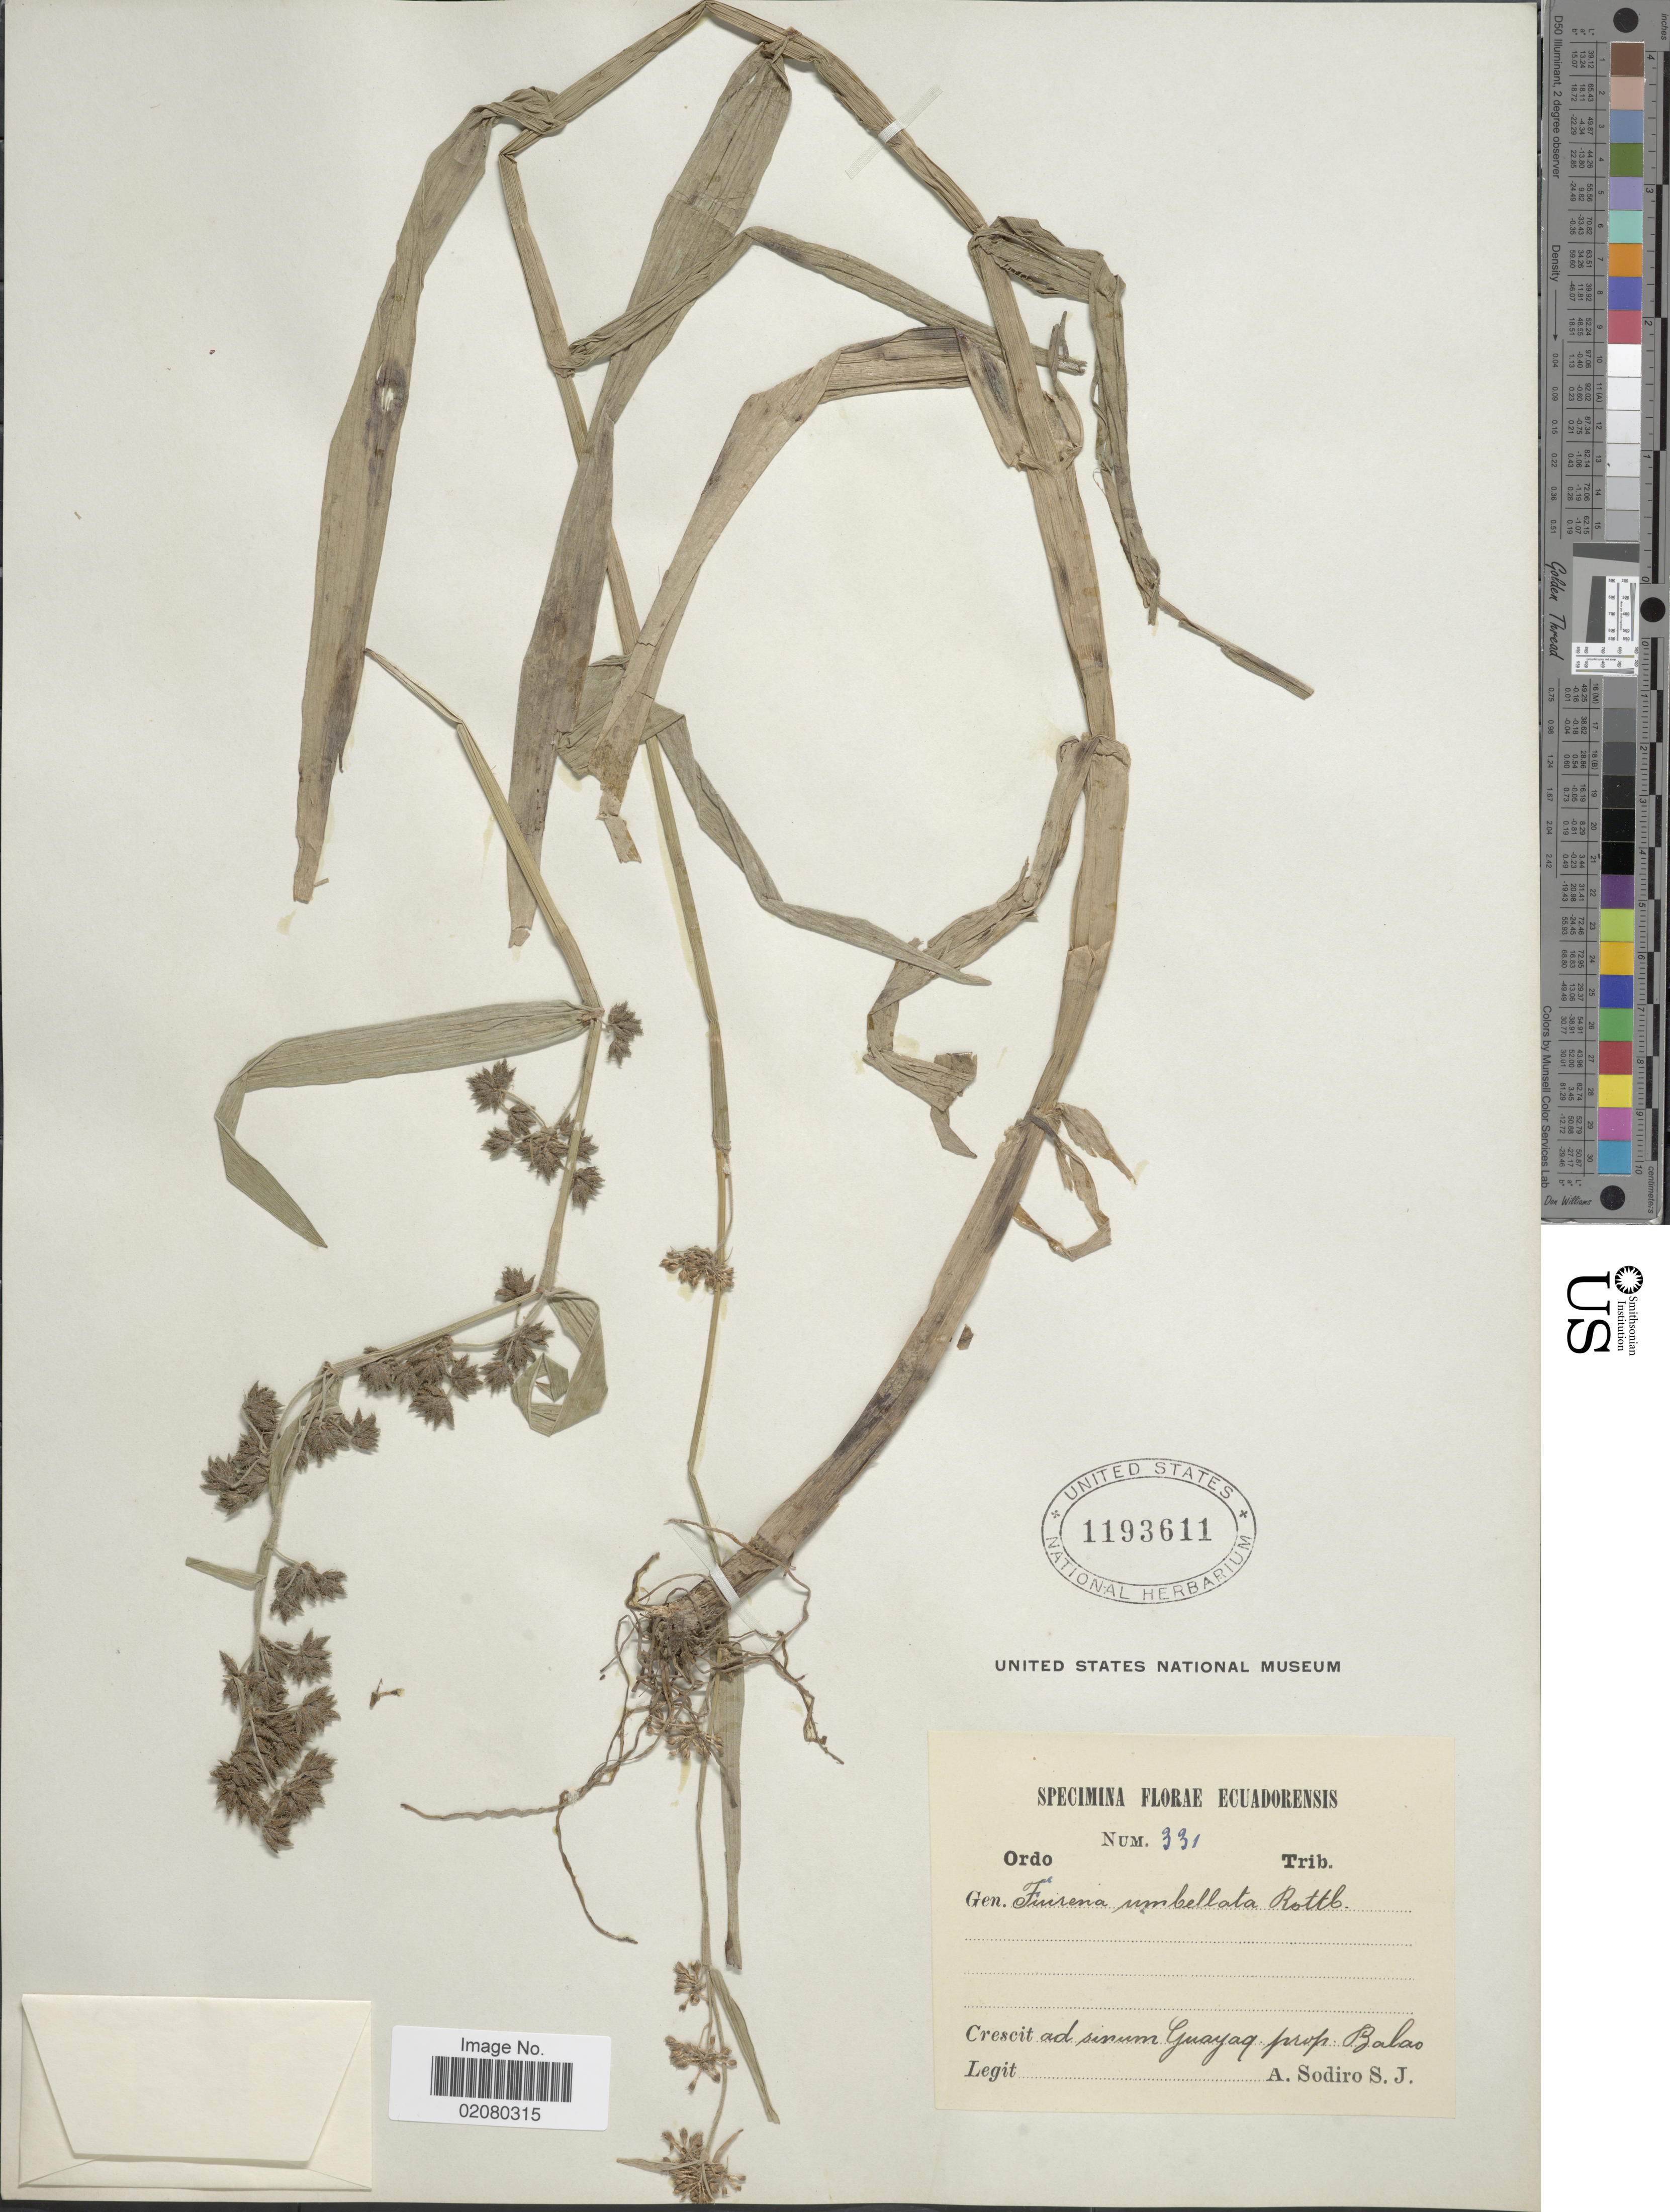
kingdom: Plantae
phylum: Tracheophyta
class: Liliopsida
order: Poales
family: Cyperaceae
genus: Fuirena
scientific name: Fuirena umbellata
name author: Rottb.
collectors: A. Sodiro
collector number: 331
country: Ecuador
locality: Crecit ad sinum Guayaq prop Balao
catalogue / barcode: US 1193611